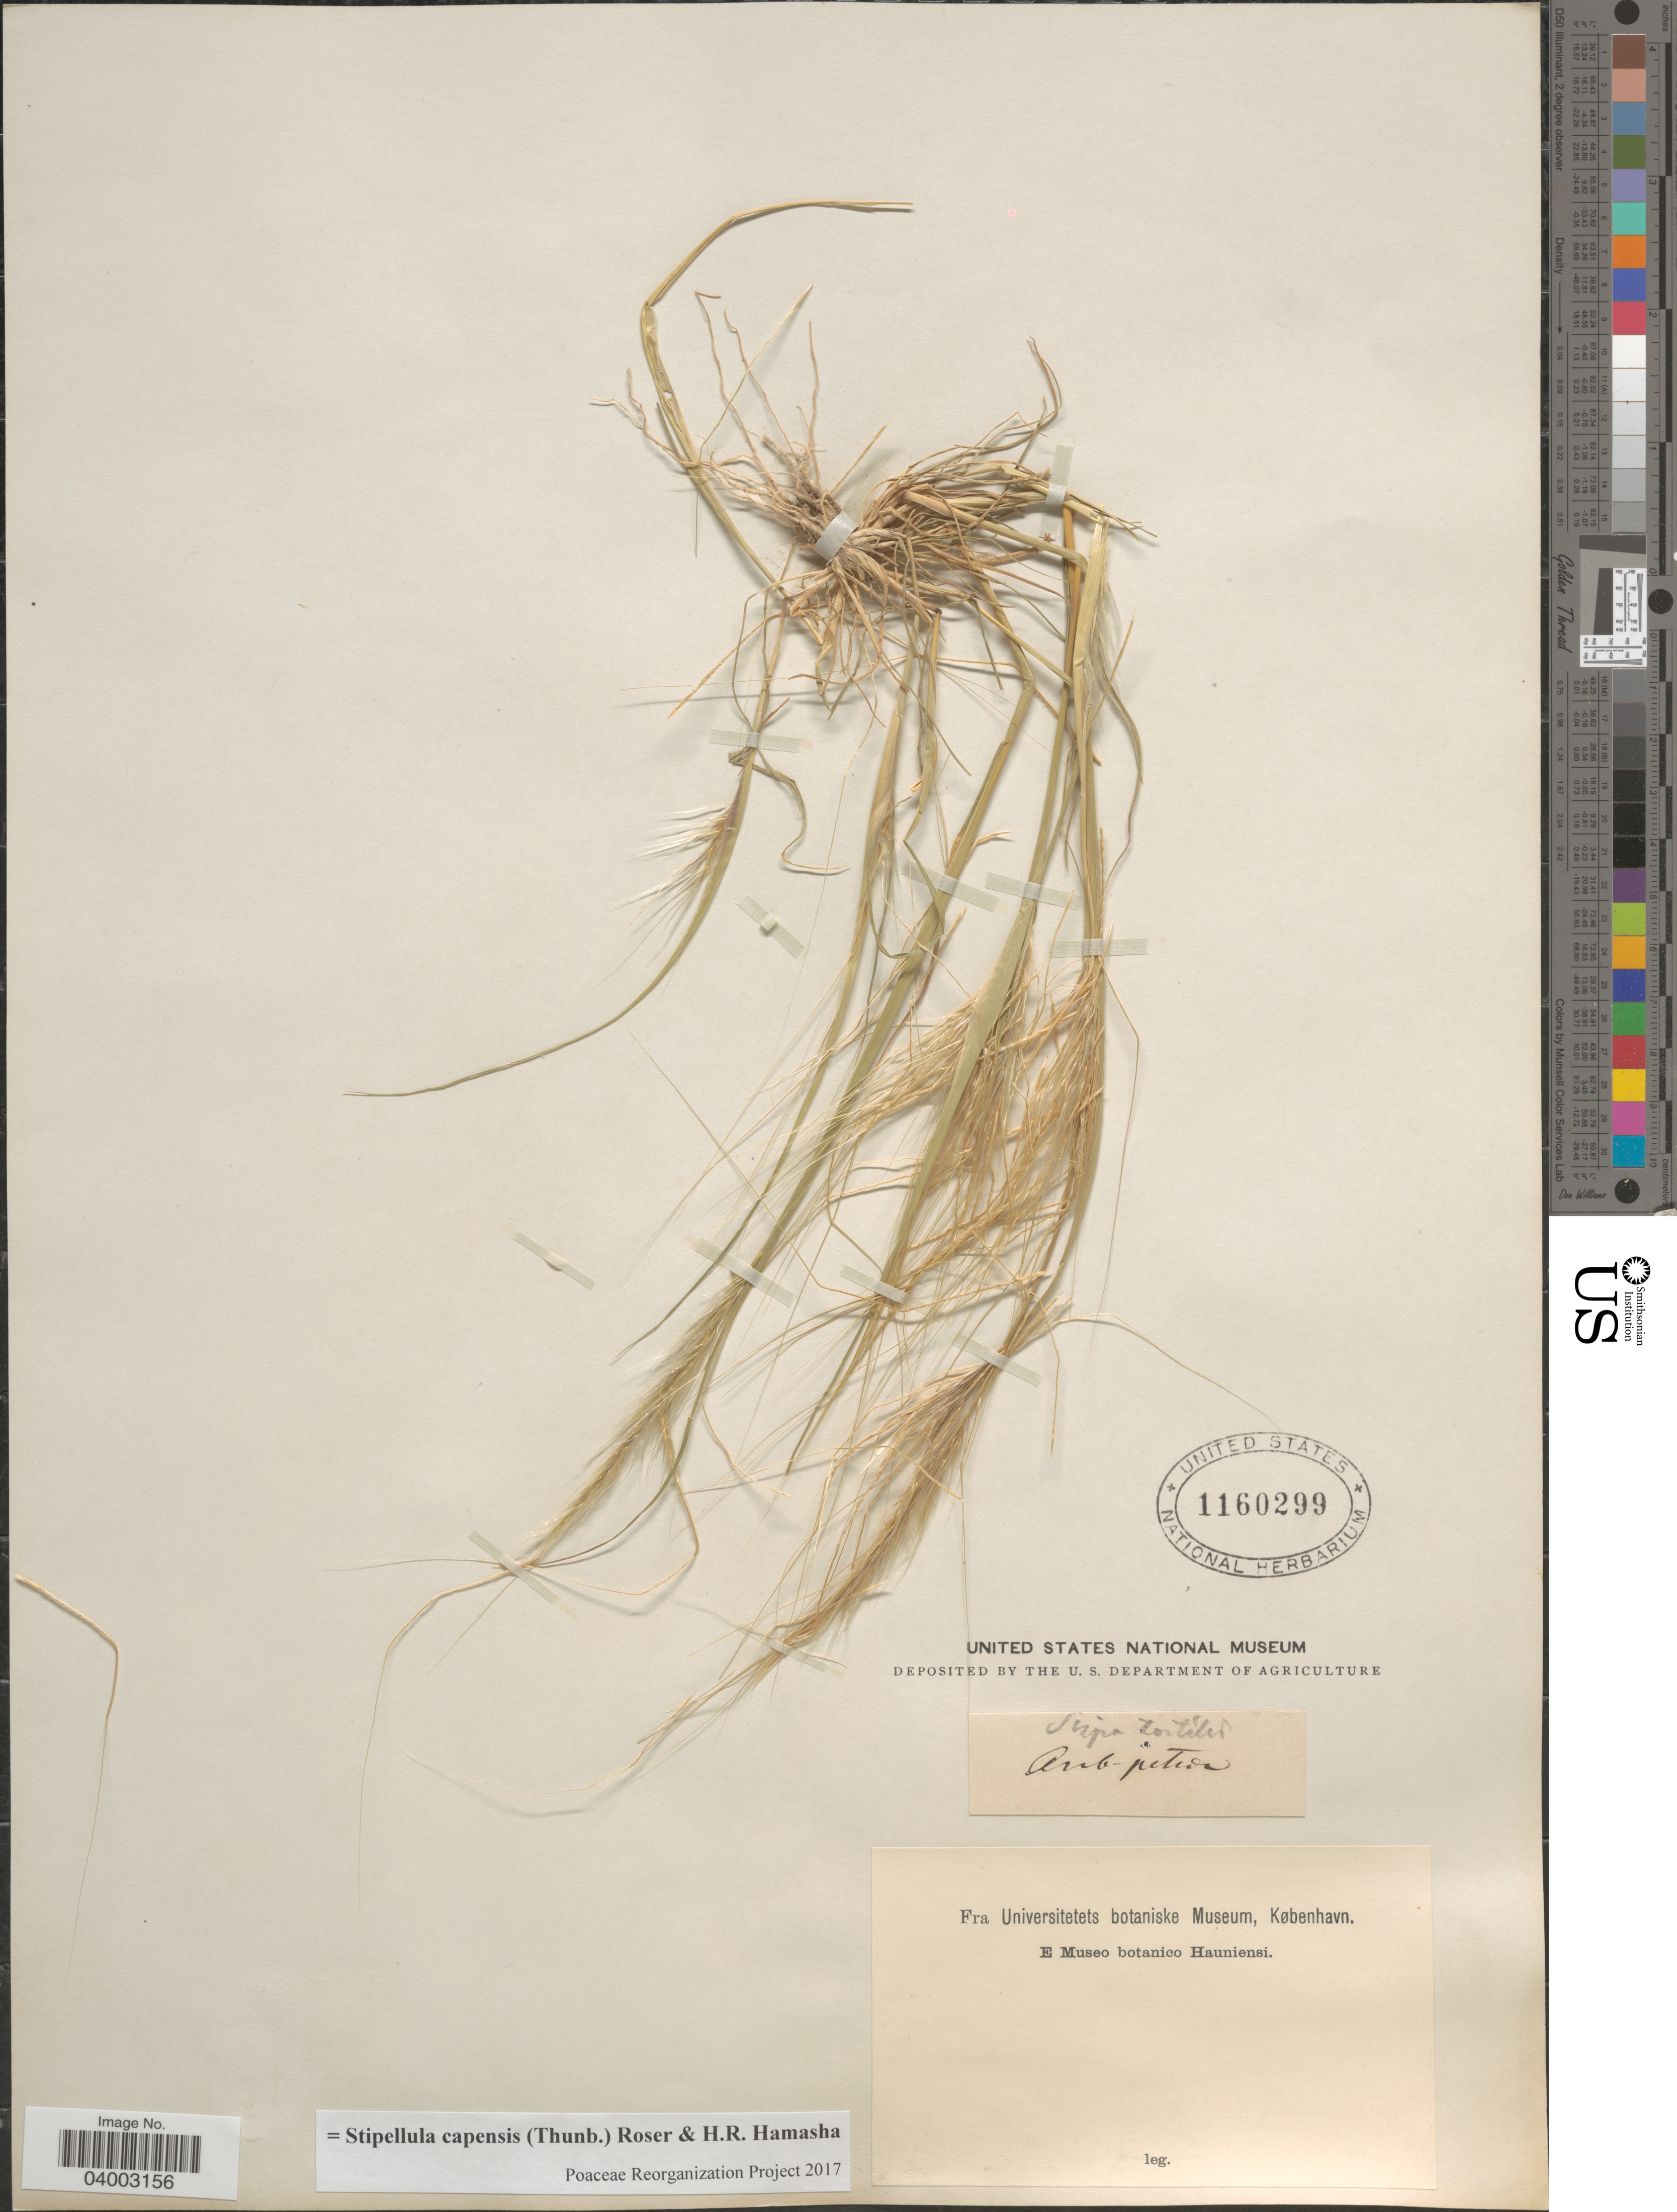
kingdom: Plantae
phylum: Tracheophyta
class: Liliopsida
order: Poales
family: Poaceae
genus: Stipellula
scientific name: Stipellula capensis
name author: (Thunb.) Röser & H. R. Hamasha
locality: Arib-petin. [interpreted]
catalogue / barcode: US 1160299